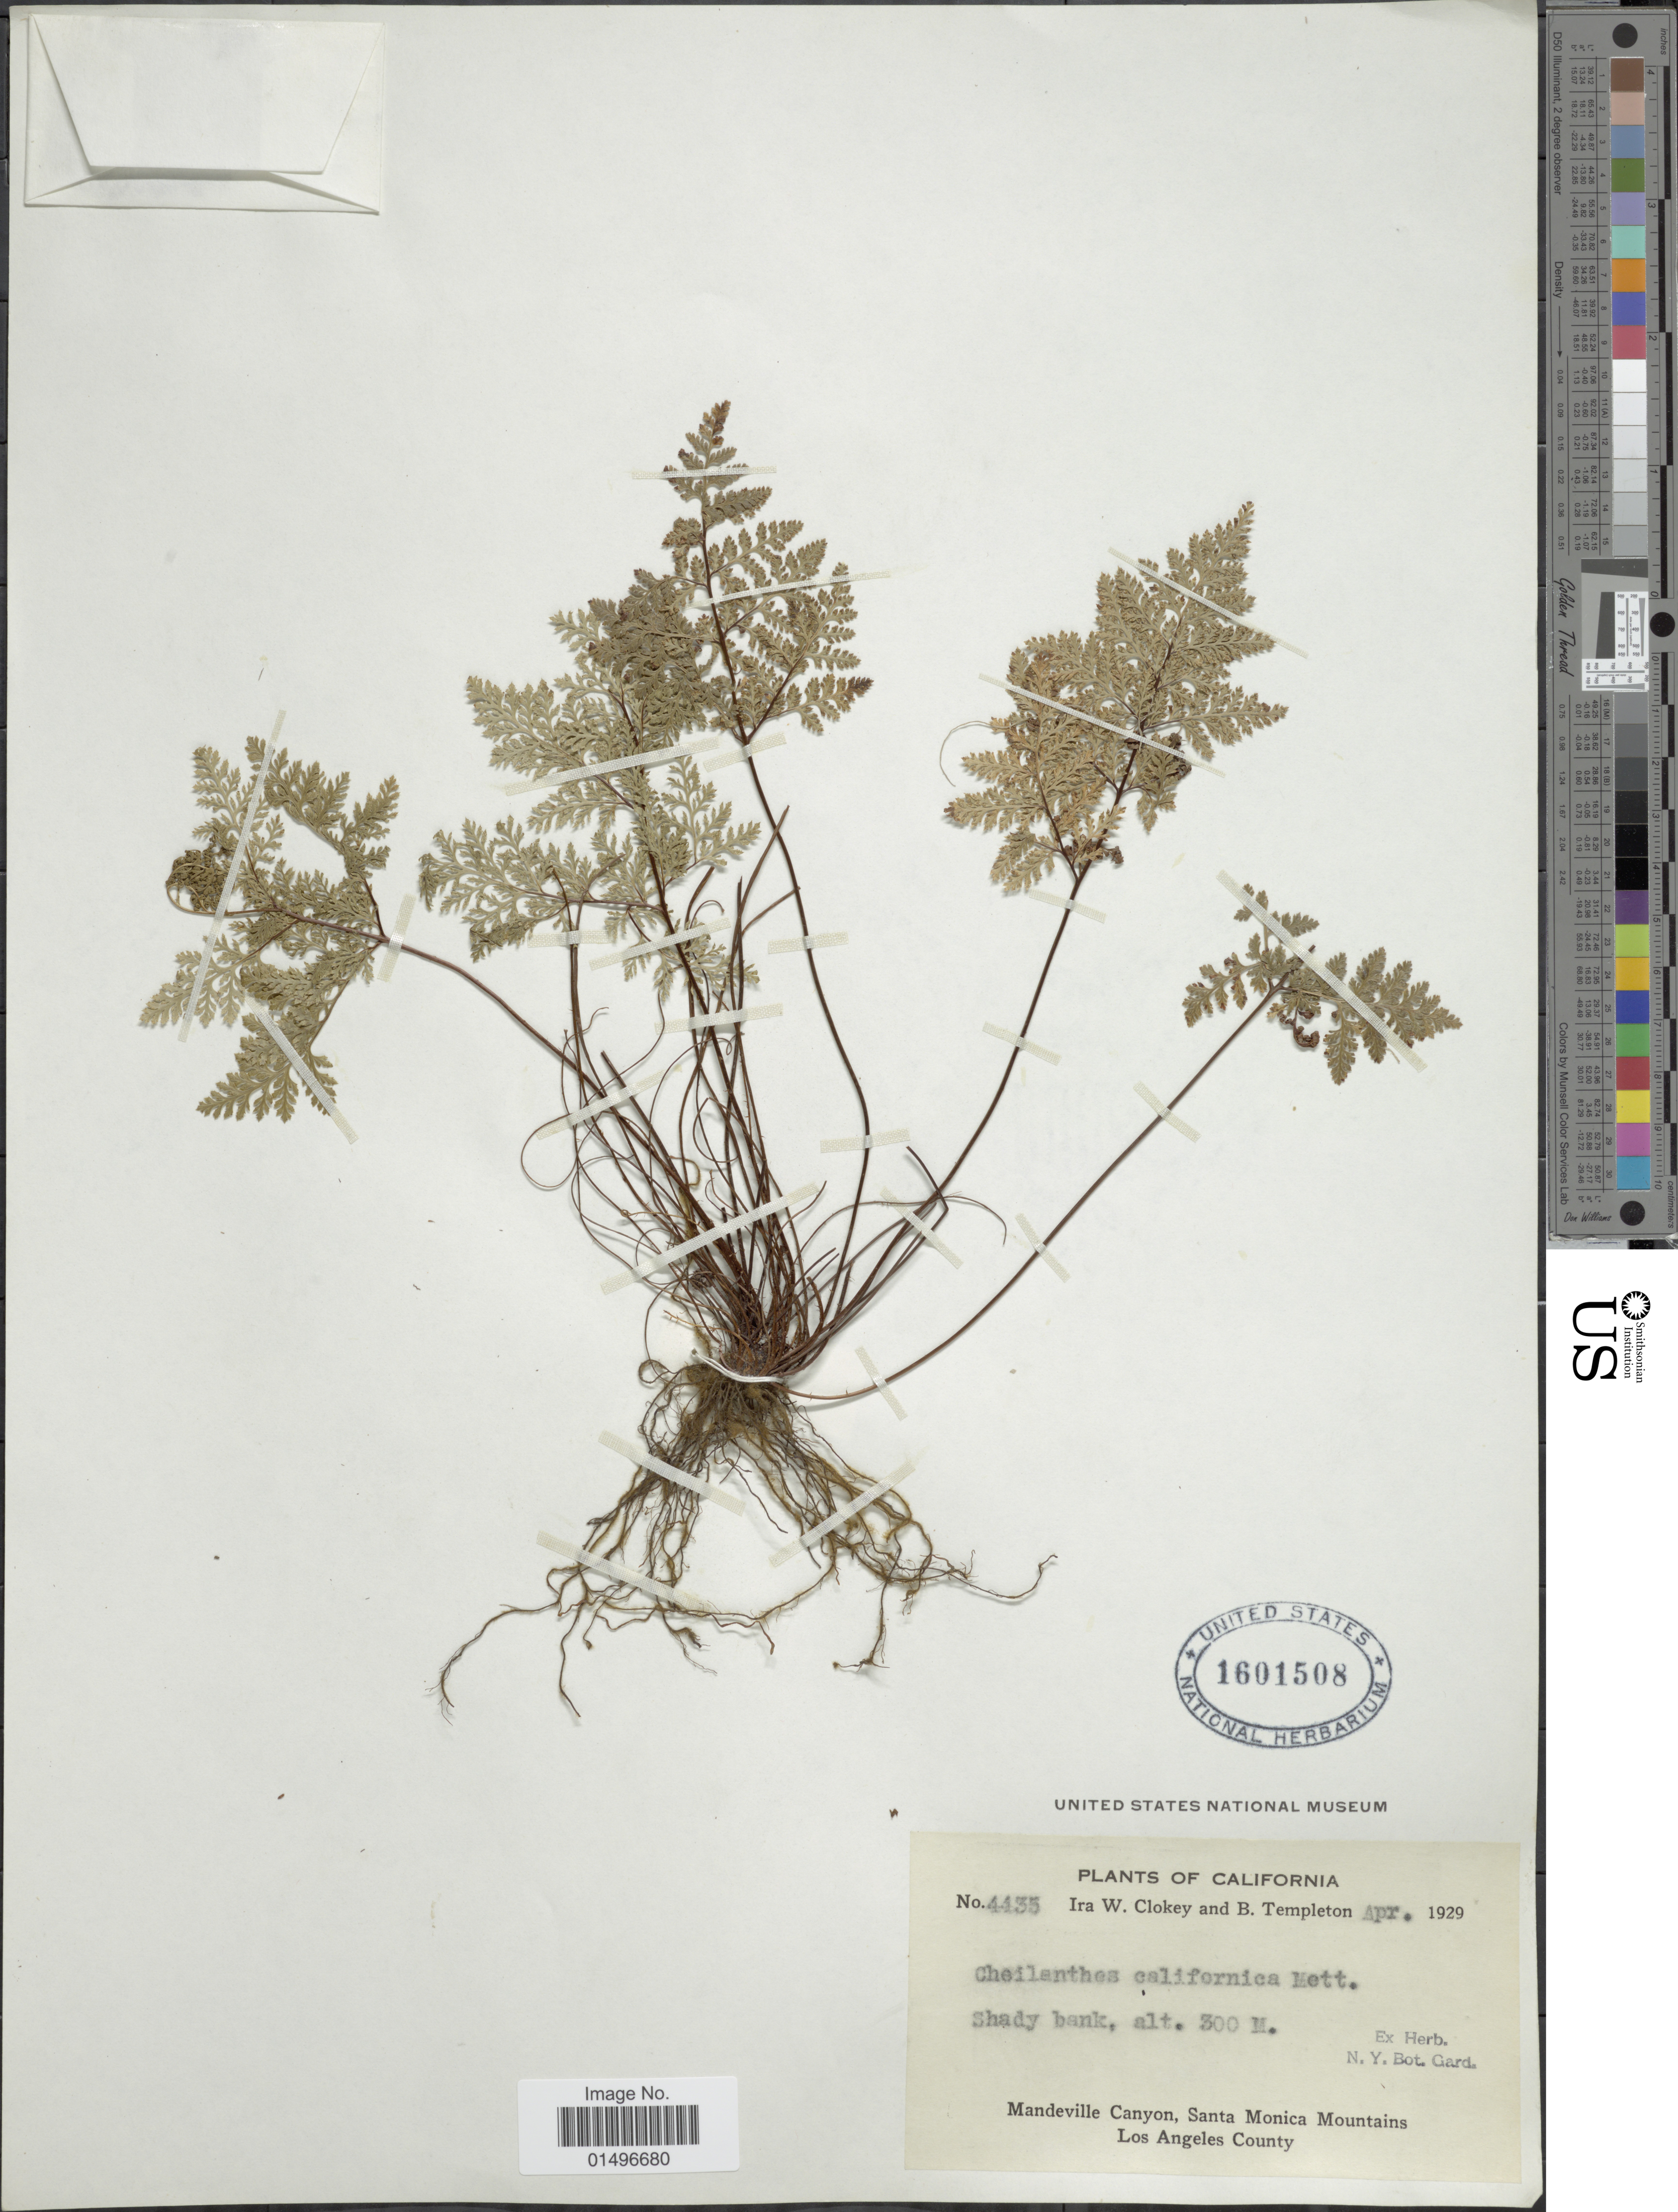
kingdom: Plantae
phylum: Tracheophyta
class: Polypodiopsida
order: Polypodiales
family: Pteridaceae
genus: Aspidotis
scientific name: Aspidotis californica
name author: (Hook.) Nutt. ex Copel.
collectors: I. W. Clokey & B. Templeton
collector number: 4435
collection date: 1929-04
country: United States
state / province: California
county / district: Los Angeles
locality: California, Mandeville Canyon, Santa Monica Mountains, Los Angeles County.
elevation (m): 300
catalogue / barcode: US 1601508